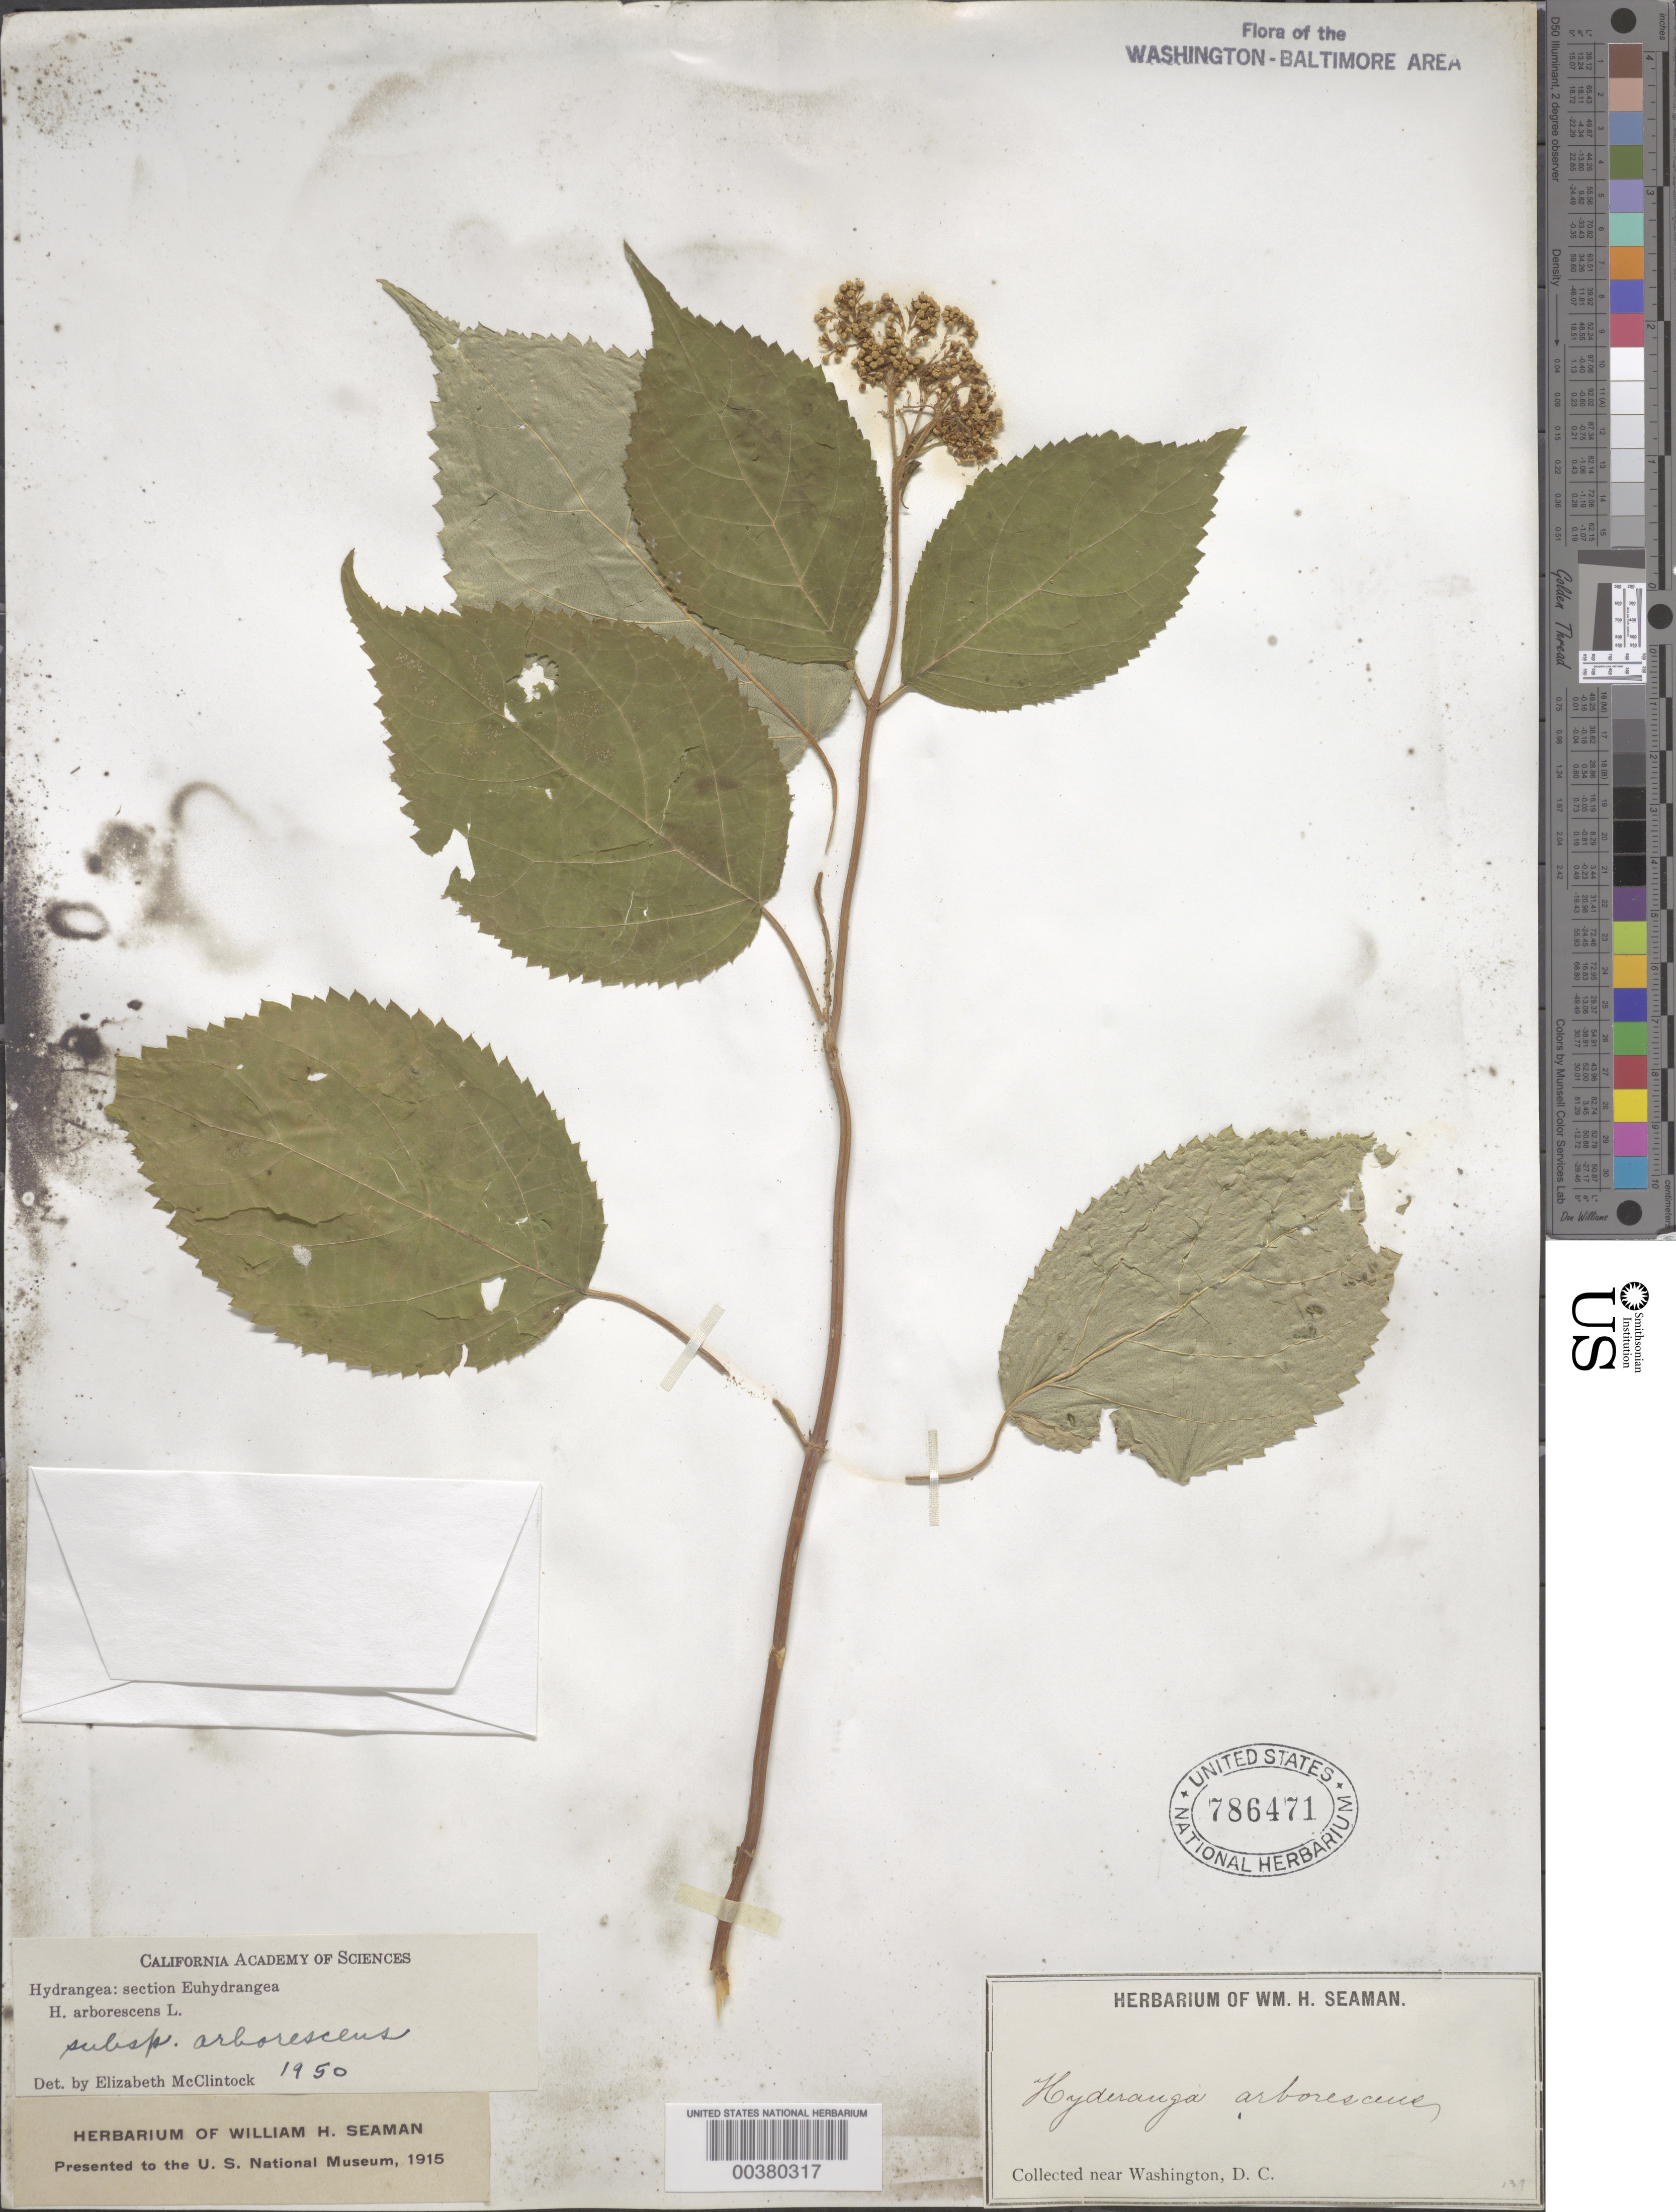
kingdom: Plantae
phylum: Tracheophyta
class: Magnoliopsida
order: Cornales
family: Hydrangeaceae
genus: Hydrangea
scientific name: Hydrangea arborescens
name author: L.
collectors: W. Seaman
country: United States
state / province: District of Columbia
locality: Washington DC area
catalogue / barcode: US 786471